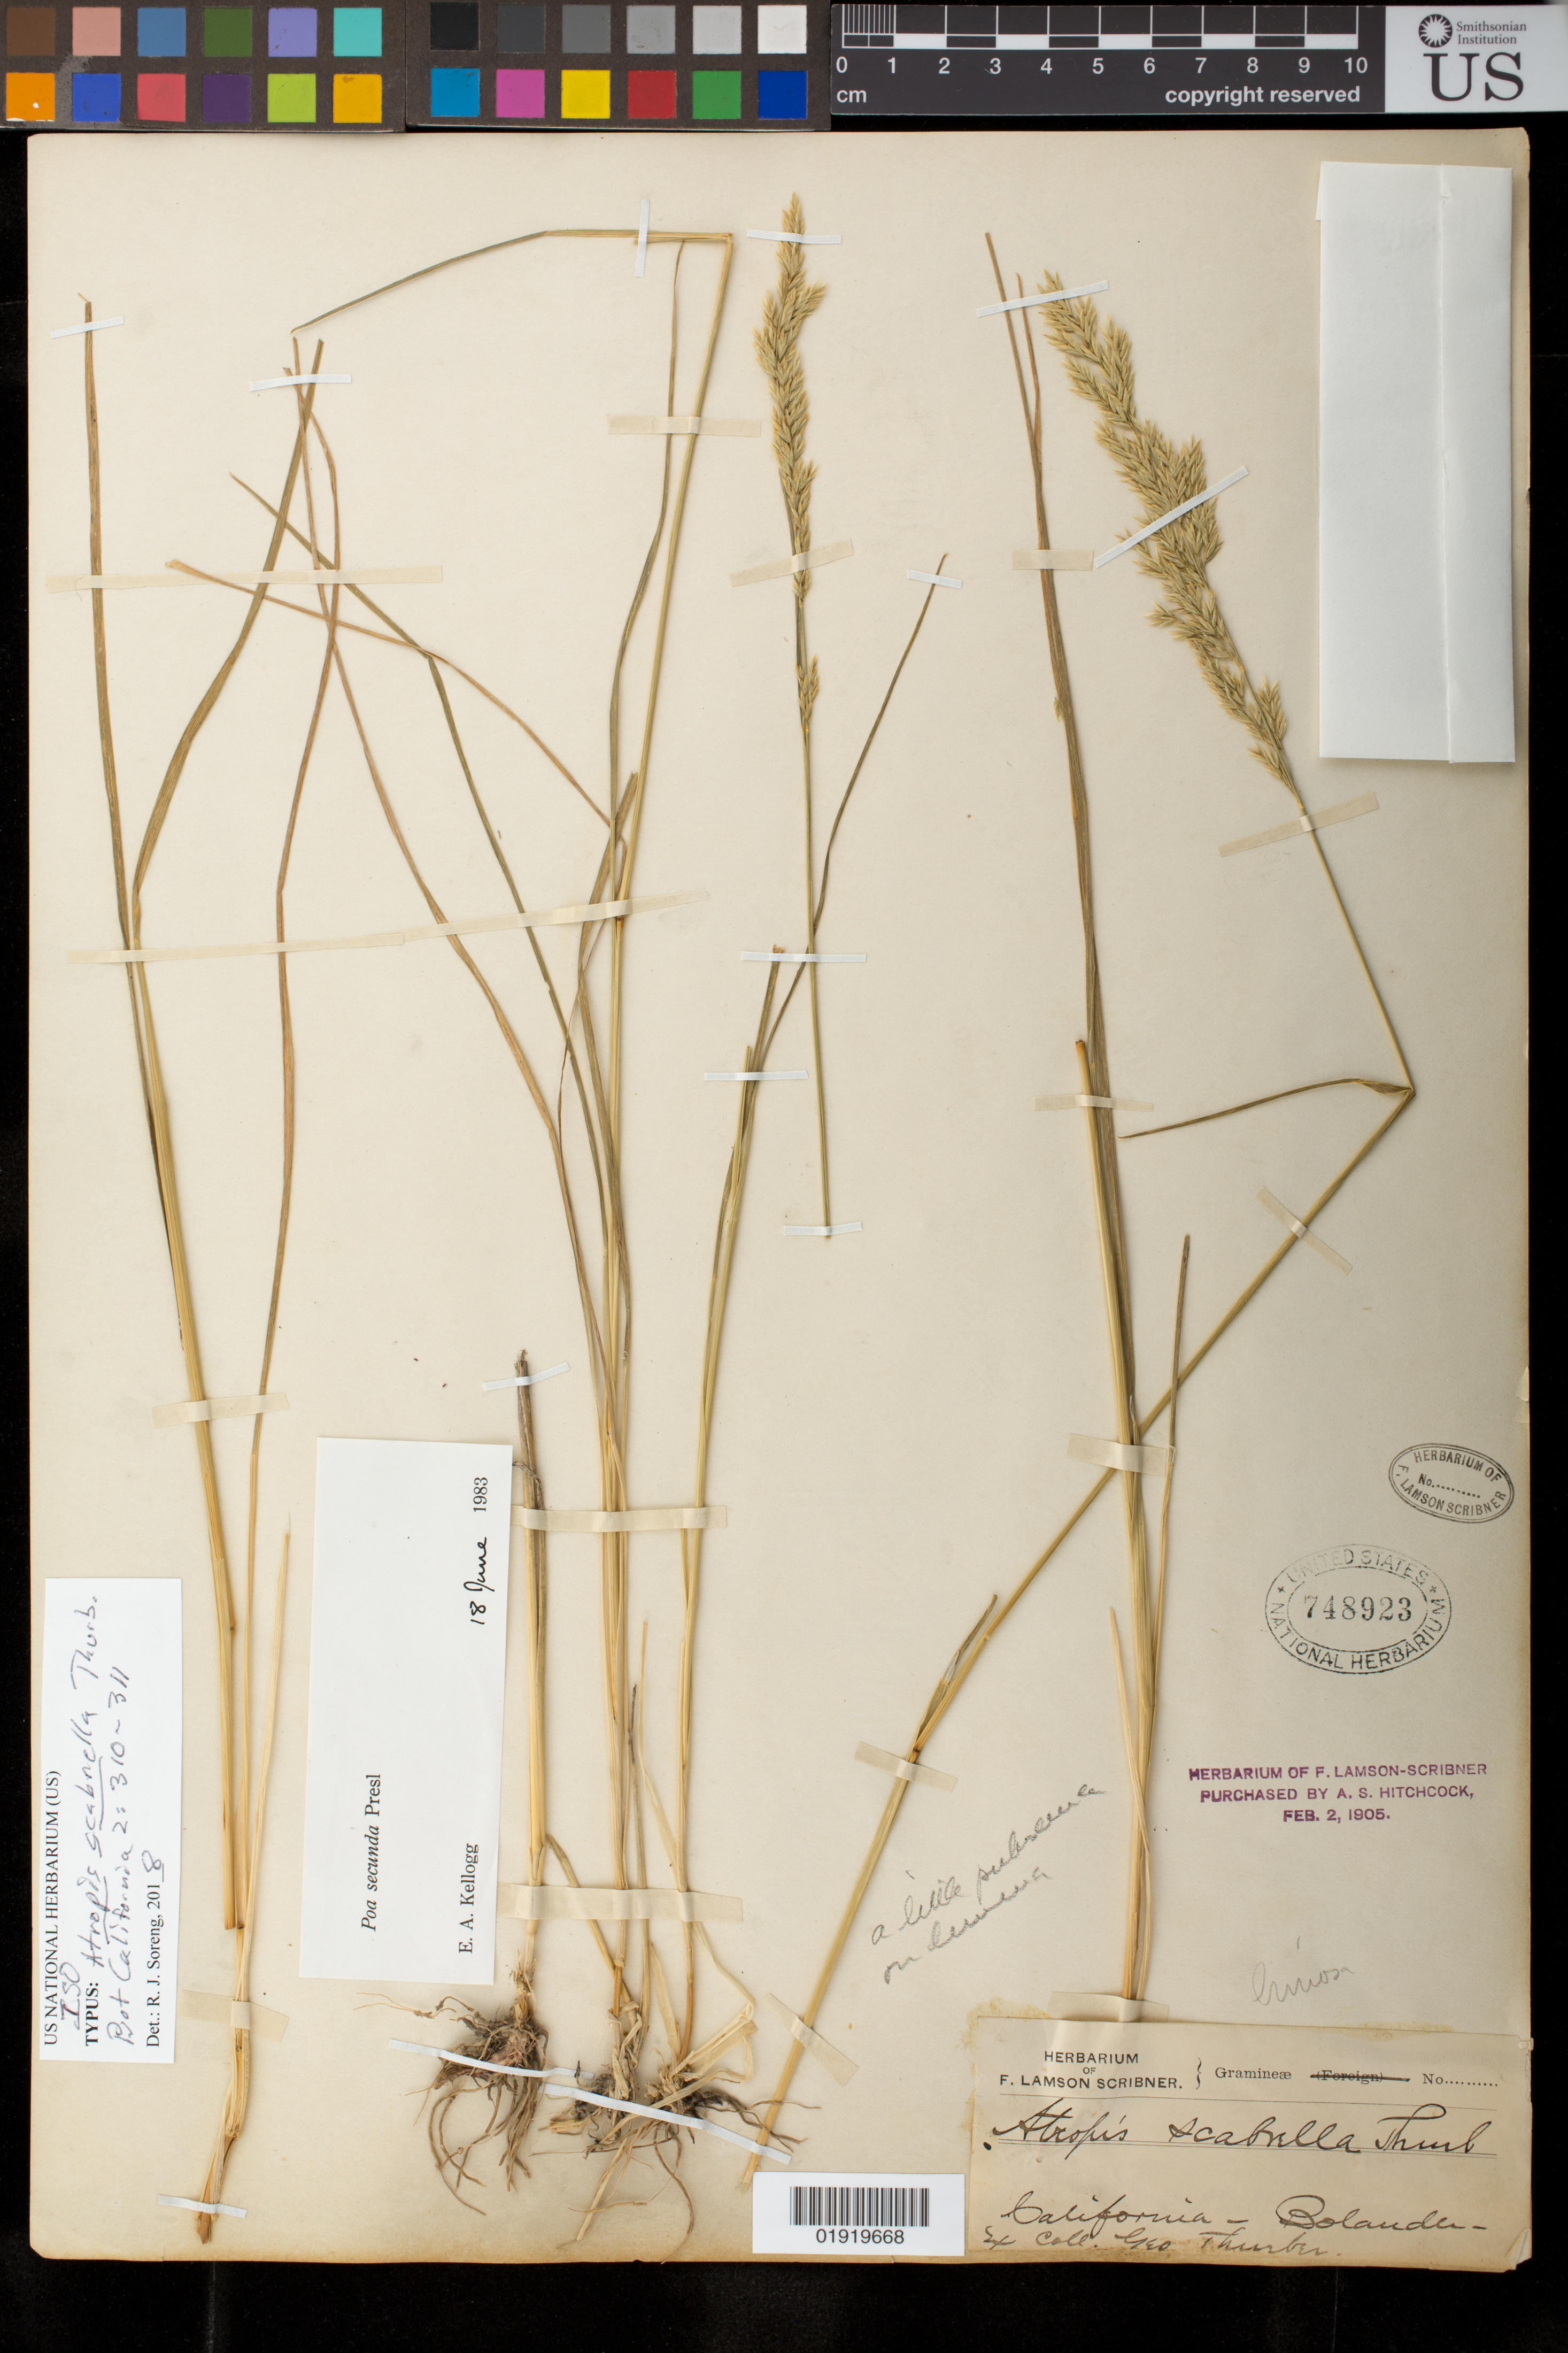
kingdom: Plantae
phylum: Tracheophyta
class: Liliopsida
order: Poales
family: Poaceae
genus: Atropis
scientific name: Atropis scabrella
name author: Thurb.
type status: Isotype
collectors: H. Bolander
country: United States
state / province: California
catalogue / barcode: US 748923